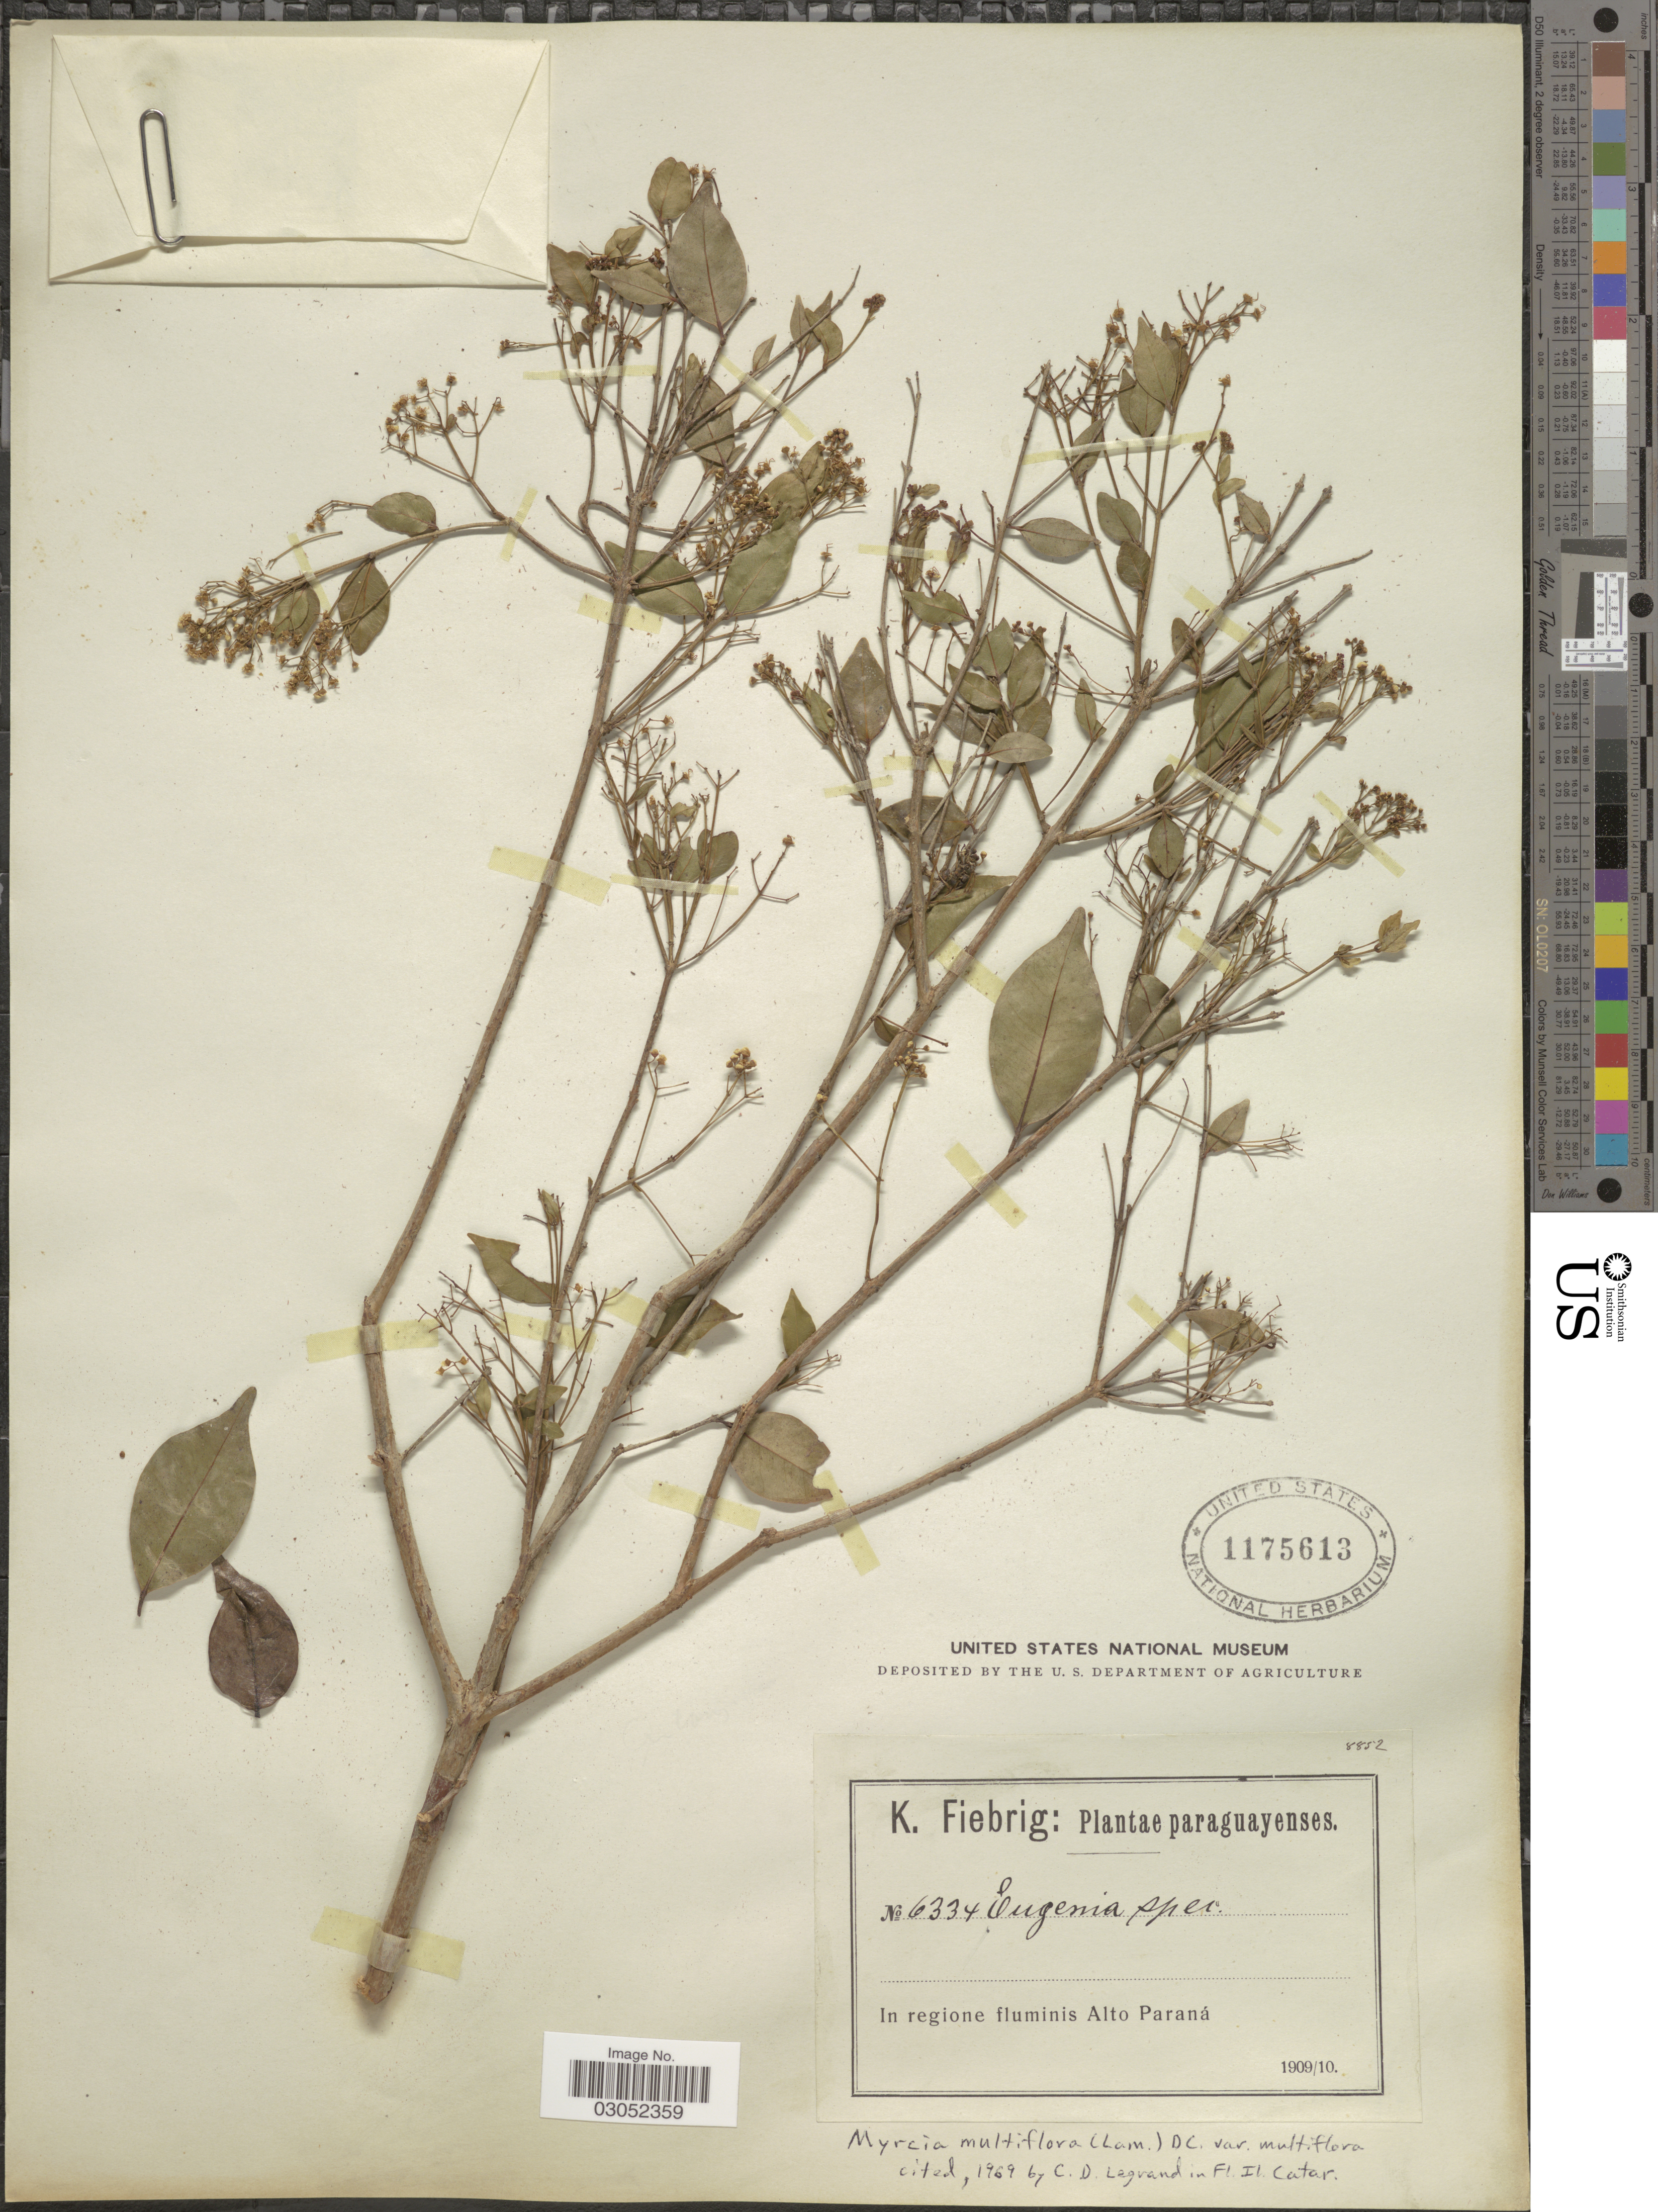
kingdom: Plantae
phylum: Tracheophyta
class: Magnoliopsida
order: Myrtales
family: Myrtaceae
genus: Myrcia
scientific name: Myrcia multiflora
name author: (Lam.) DC.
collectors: K. Fiebrig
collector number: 6334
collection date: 1909/1910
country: Paraguay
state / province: Alto Parana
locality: In regione fluminis Alto Paraná.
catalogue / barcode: US 1175613